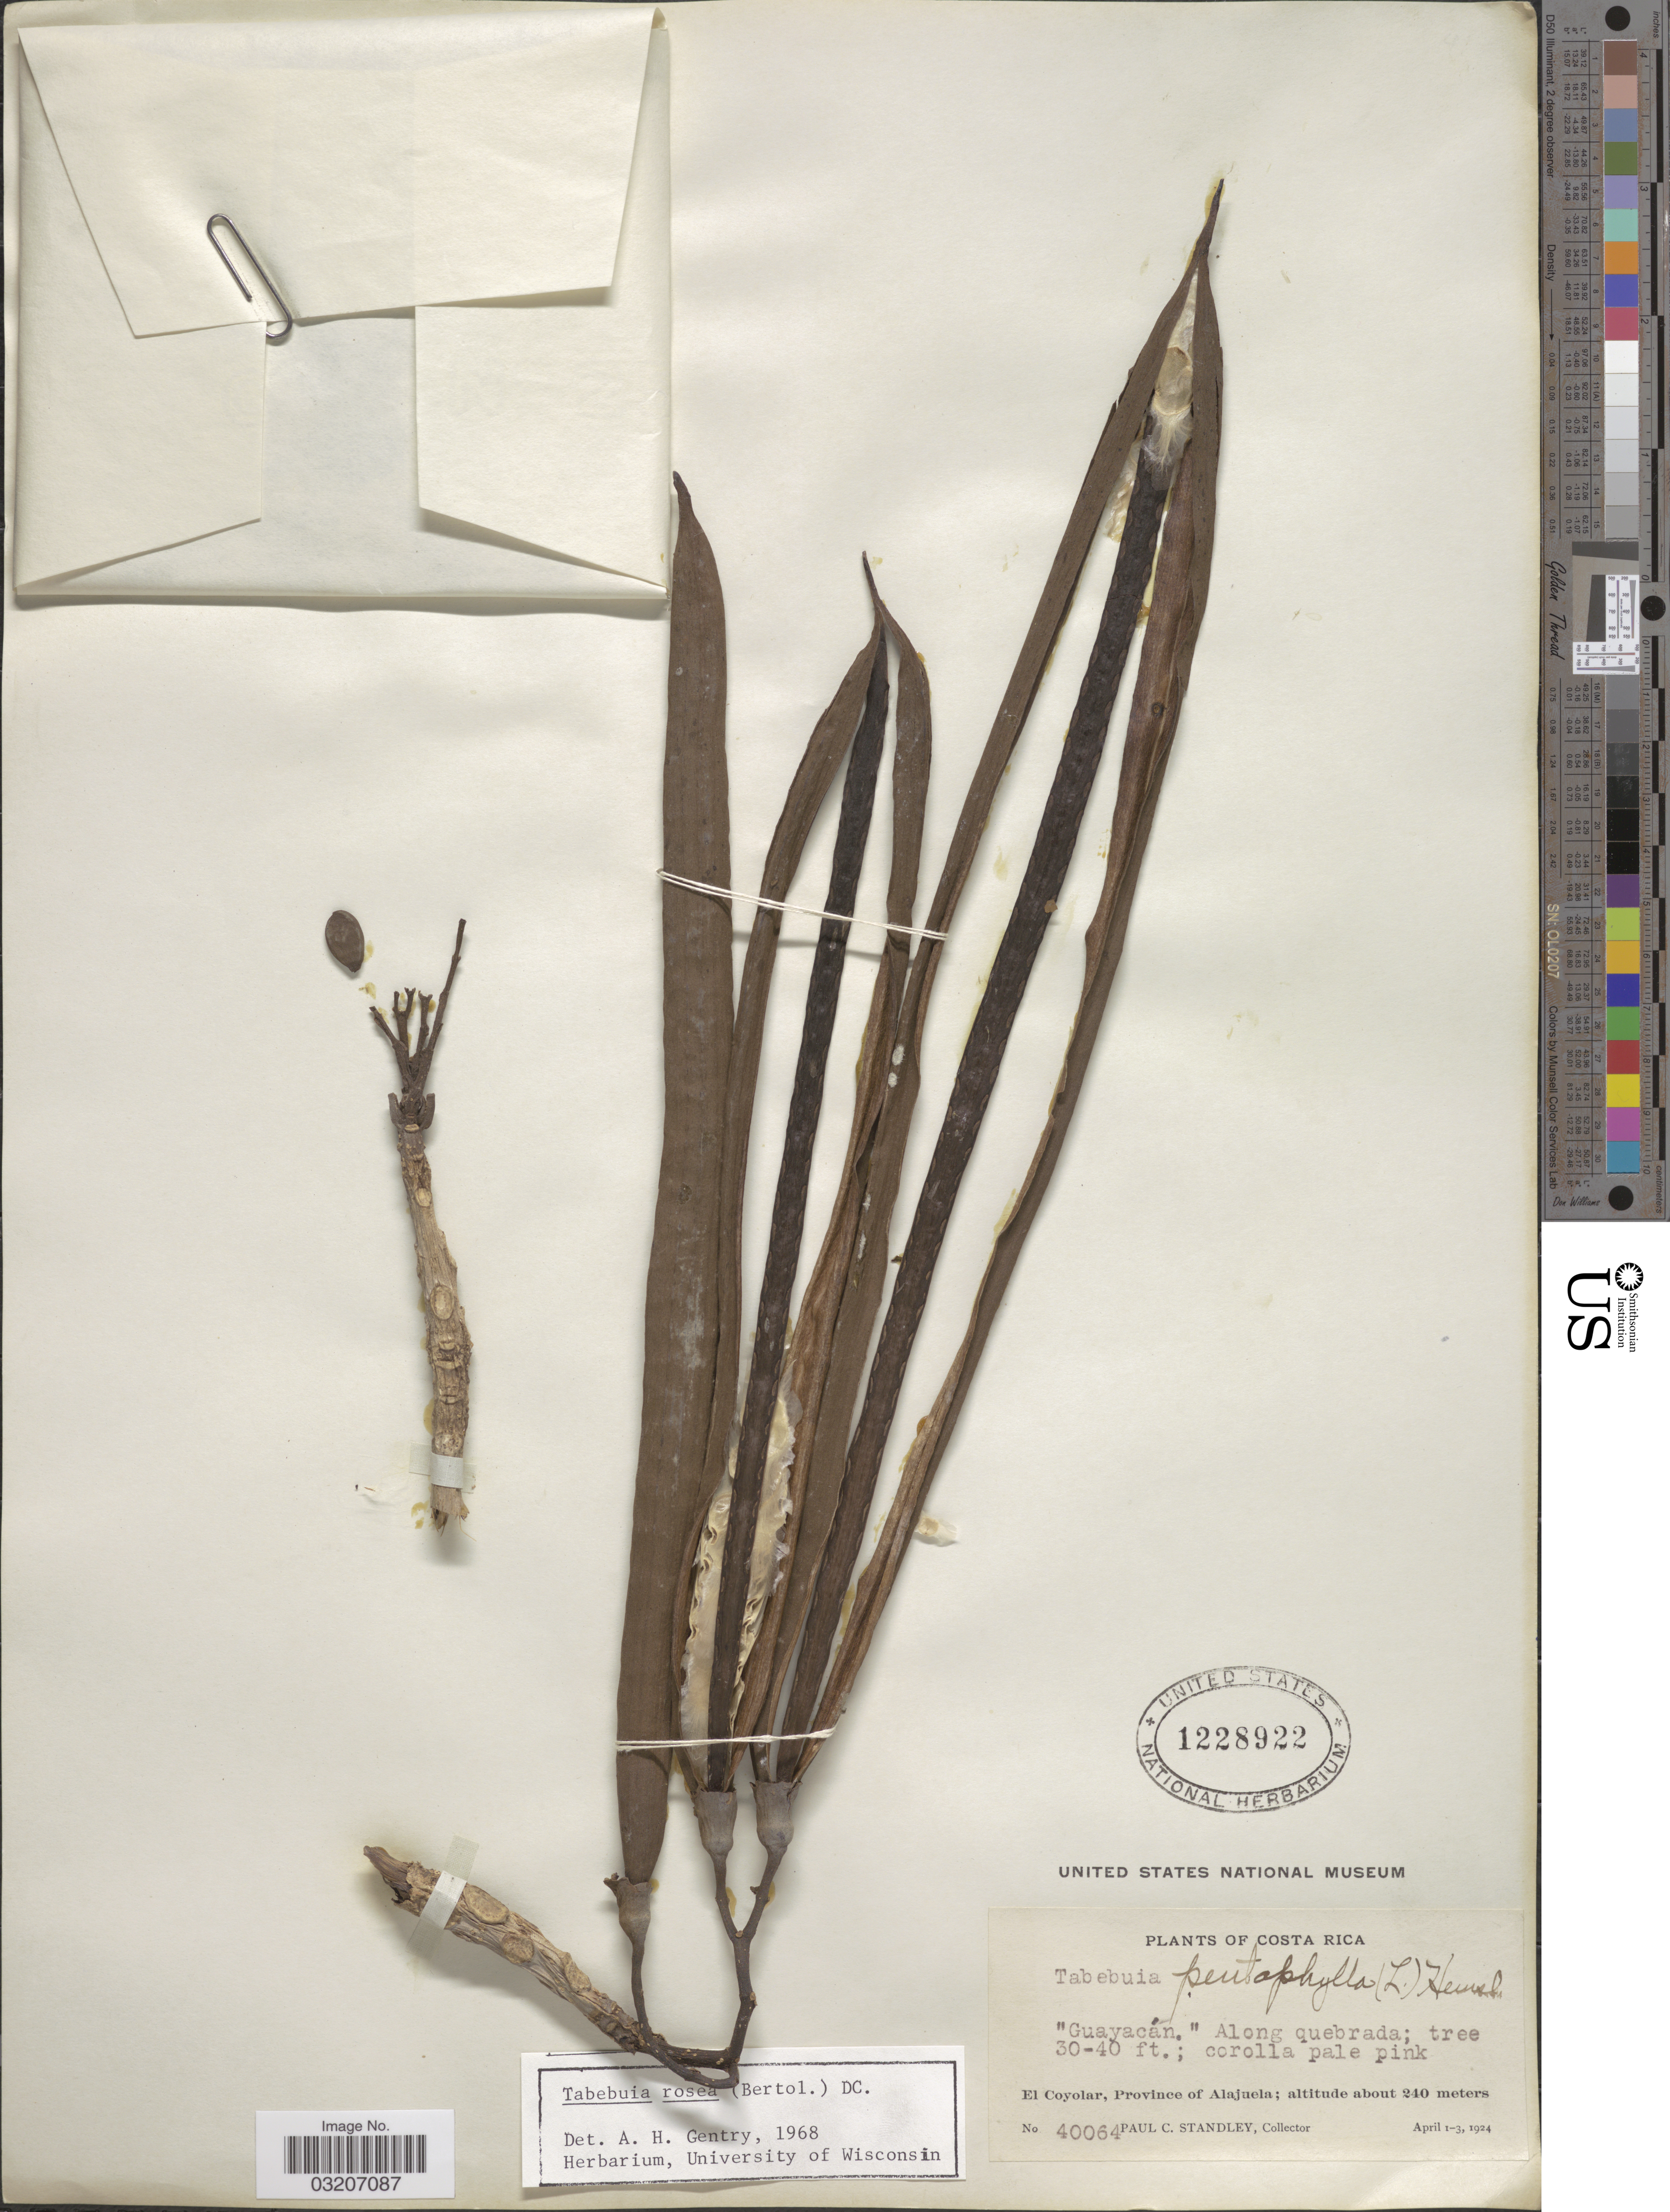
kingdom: Plantae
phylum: Tracheophyta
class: Magnoliopsida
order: Lamiales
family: Bignoniaceae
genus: Tabebuia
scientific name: Tabebuia rosea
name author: (Bertol.) DC.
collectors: P. C. Standley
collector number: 40064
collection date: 1924-04-01/1924-04-03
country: Costa Rica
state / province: Alajuela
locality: Guayacán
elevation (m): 240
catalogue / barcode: US 1228922